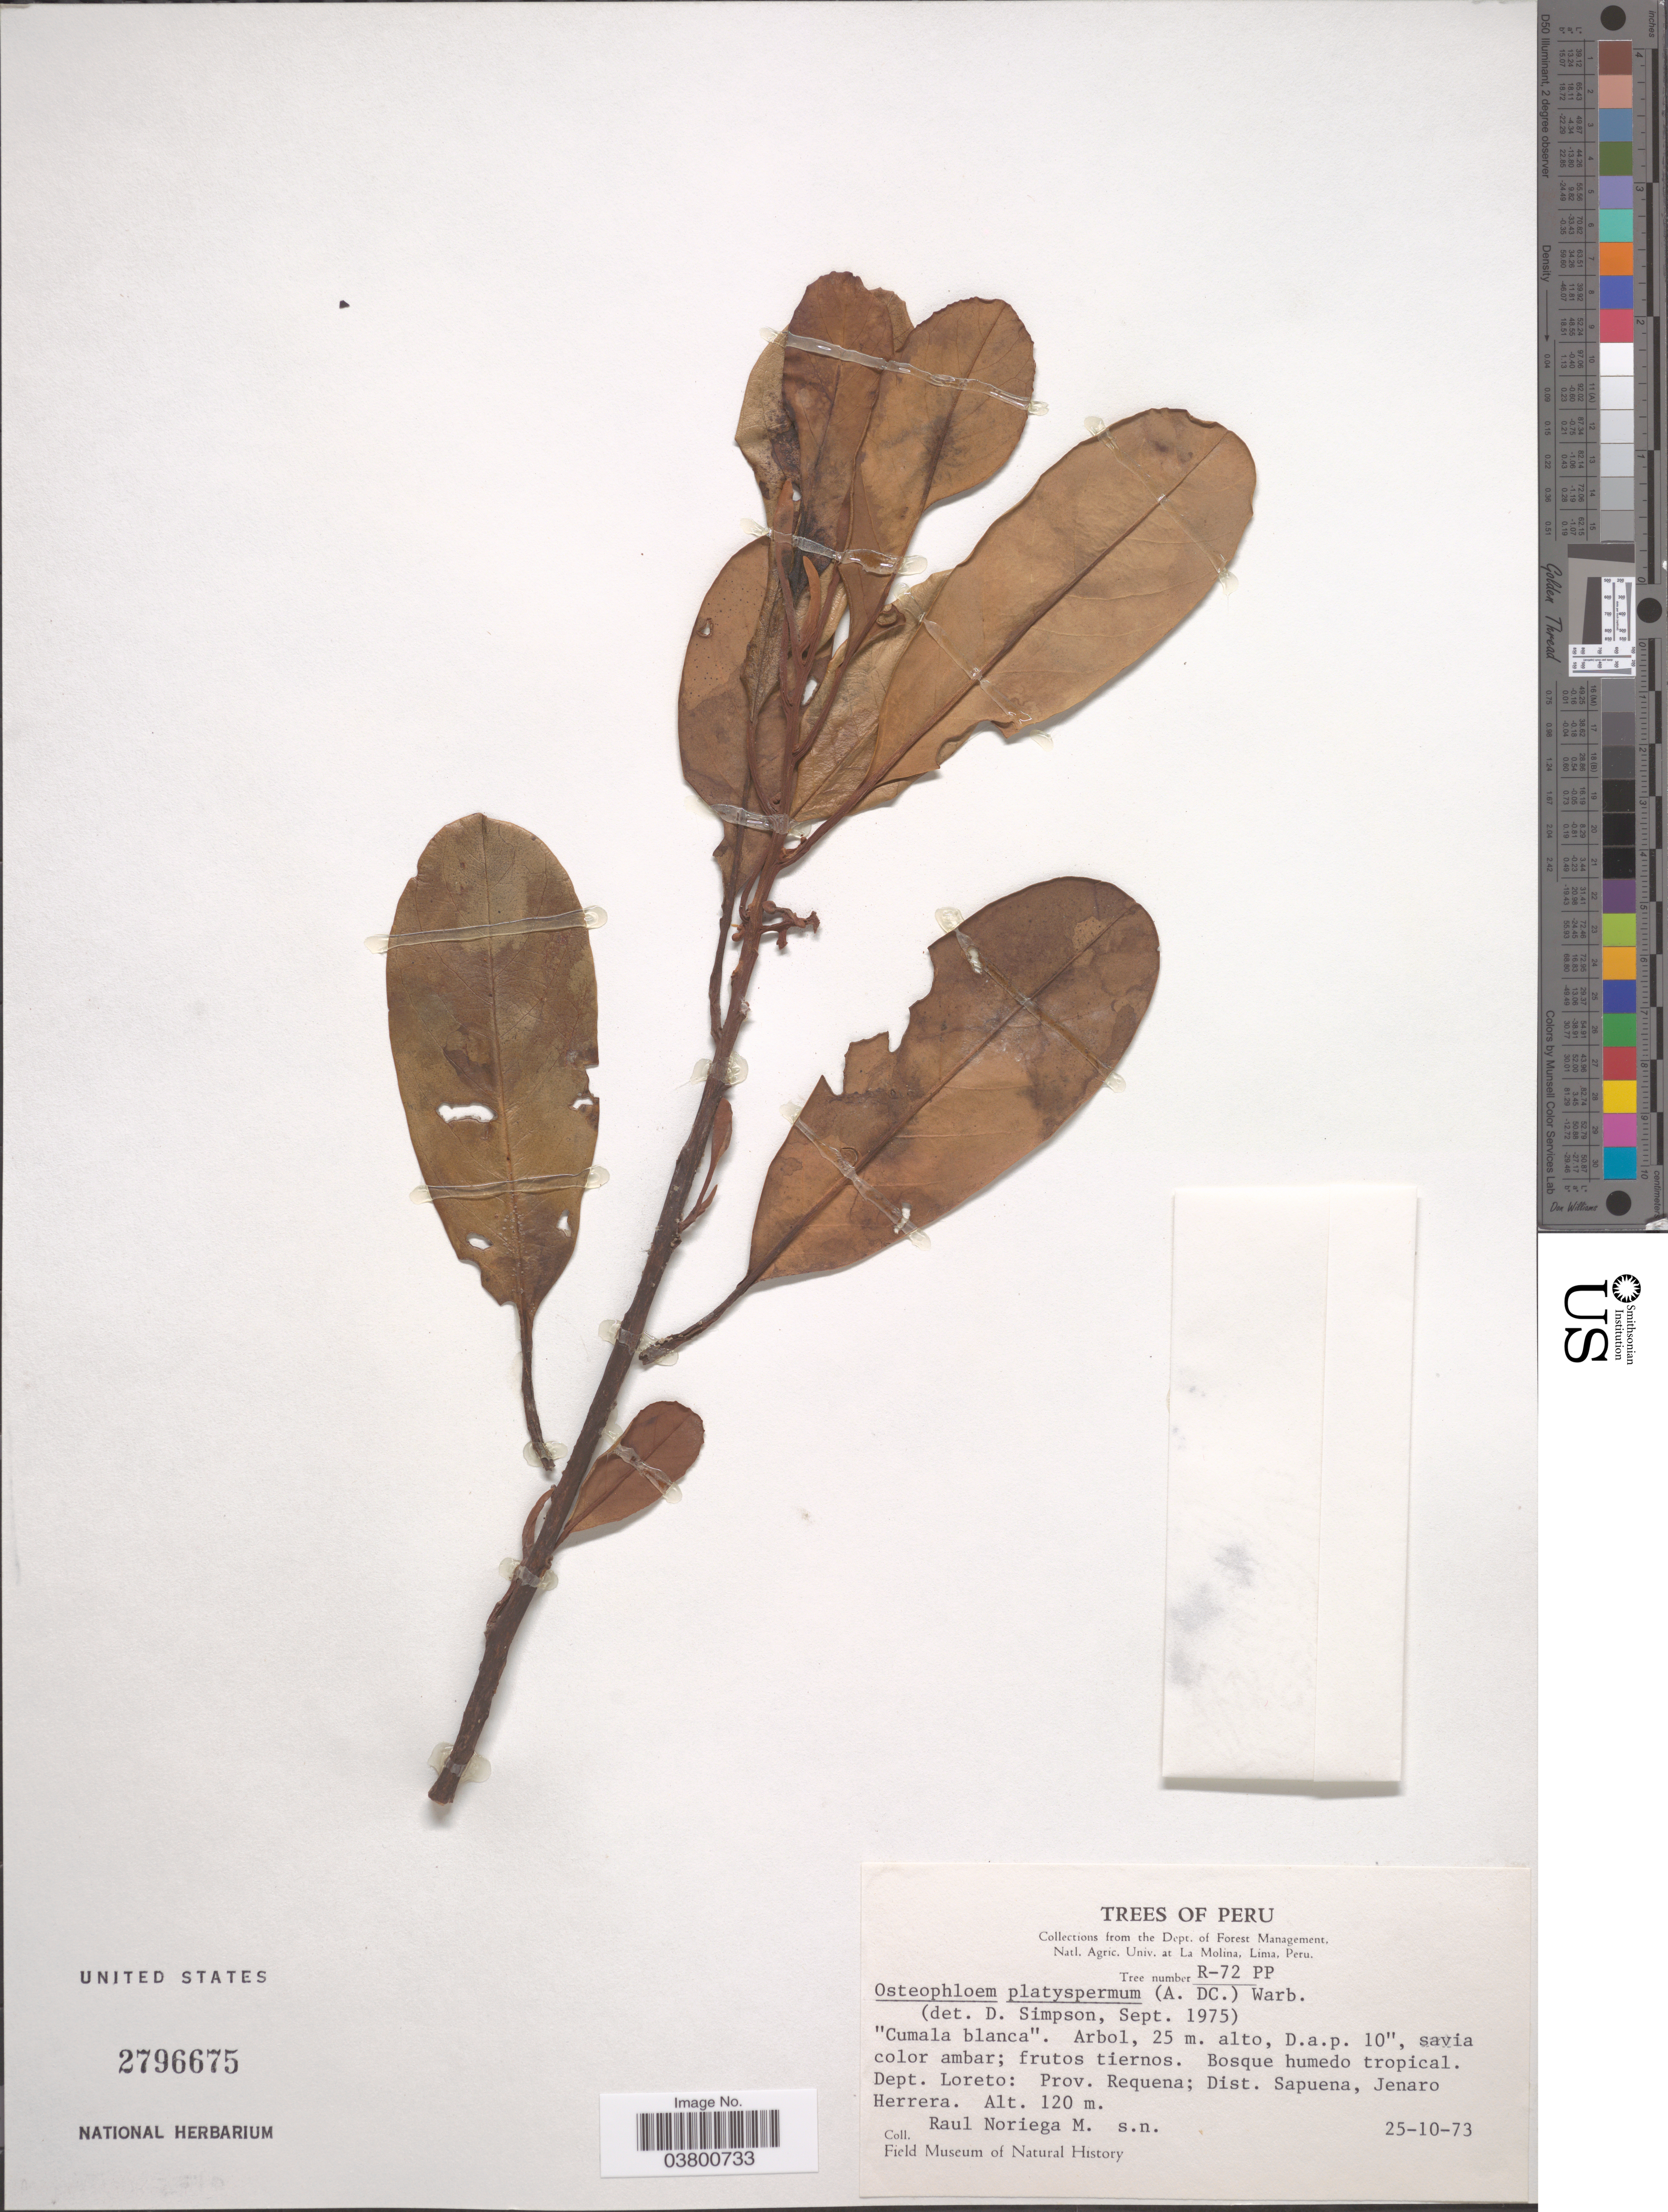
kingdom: Plantae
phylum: Tracheophyta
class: Magnoliopsida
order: Magnoliales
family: Myristicaceae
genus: Osteophloeum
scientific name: Osteophloeum platyspermum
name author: (A. DC.) Warb.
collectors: R. Noriega M.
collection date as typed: Transcribed d/m/y: 25/10/73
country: Peru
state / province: Loreto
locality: Dept. Loreto: Prov. Requena; Dist. Sapuena, Jenara Herrera.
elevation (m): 120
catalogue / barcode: US 2796675